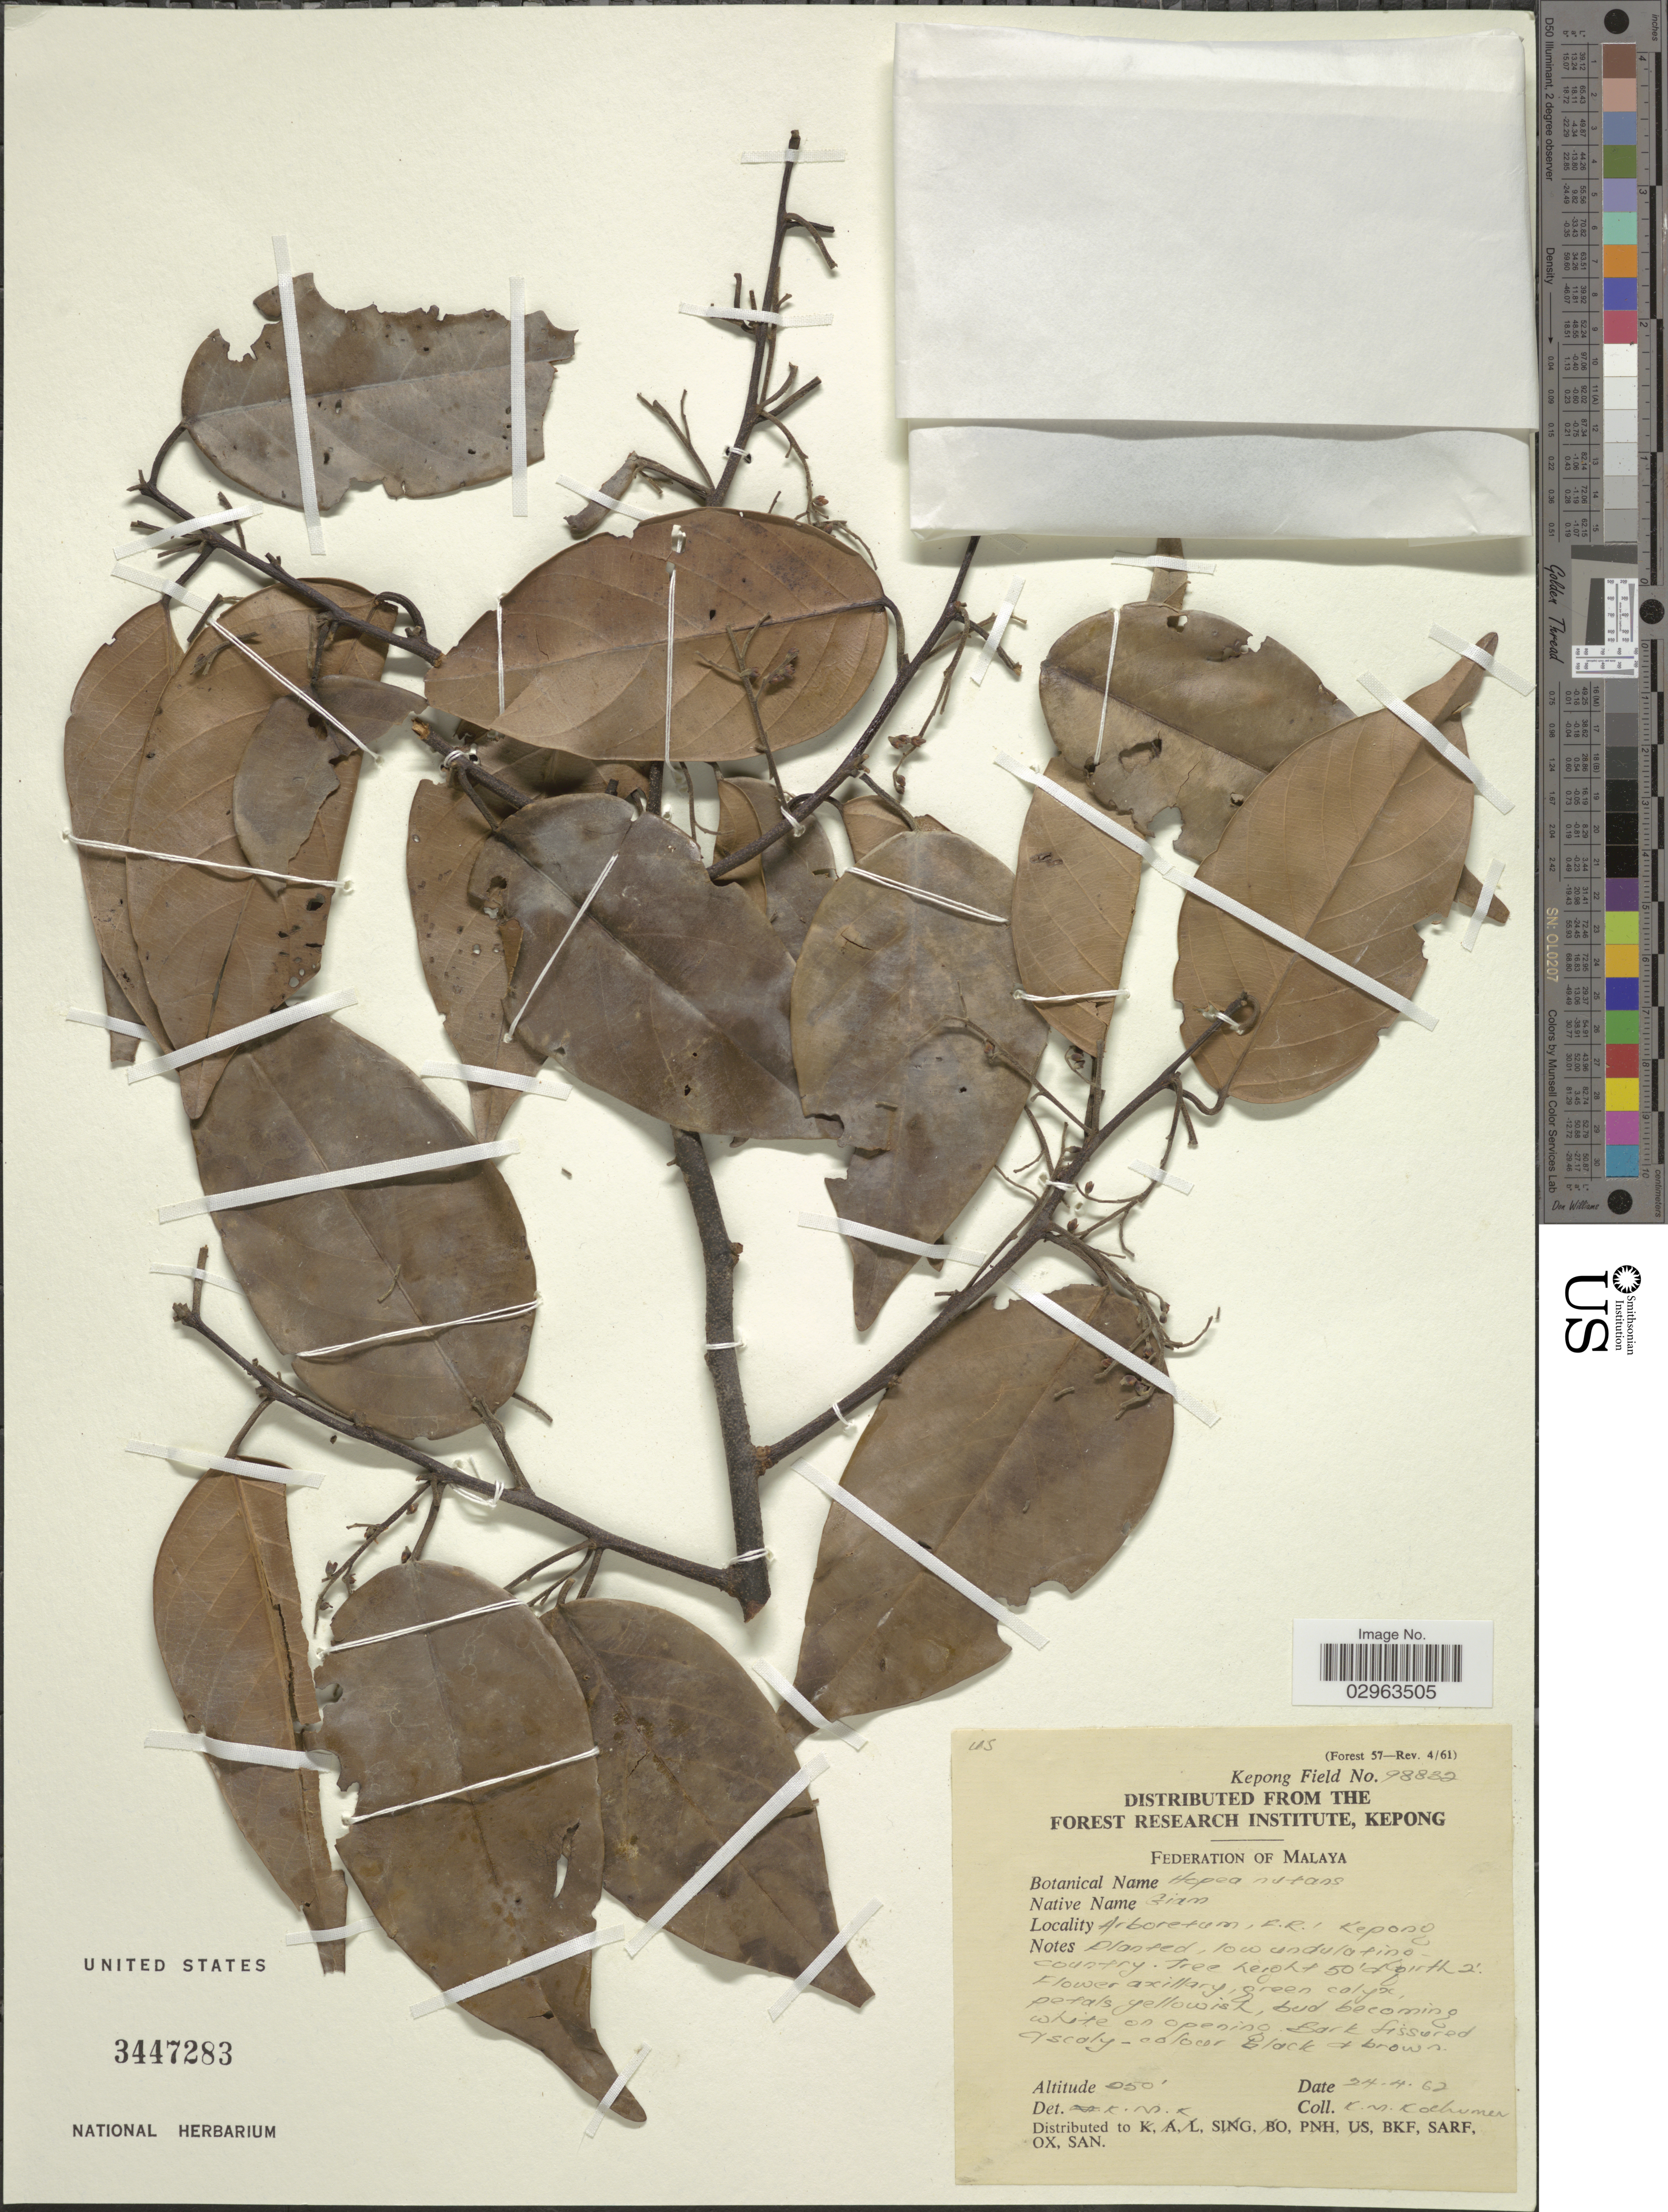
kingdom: Plantae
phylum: Tracheophyta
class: Magnoliopsida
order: Malvales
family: Dipterocarpaceae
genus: Hopea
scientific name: Hopea nutans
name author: Ridl.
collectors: K. Kochummen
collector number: Kepong Field? 98832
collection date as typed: Transcribed d/m/y: 24/4/62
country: Malaysia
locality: Federation of Malaya. Arboretum, F.R.I Kepong.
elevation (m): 76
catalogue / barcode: US 3447283